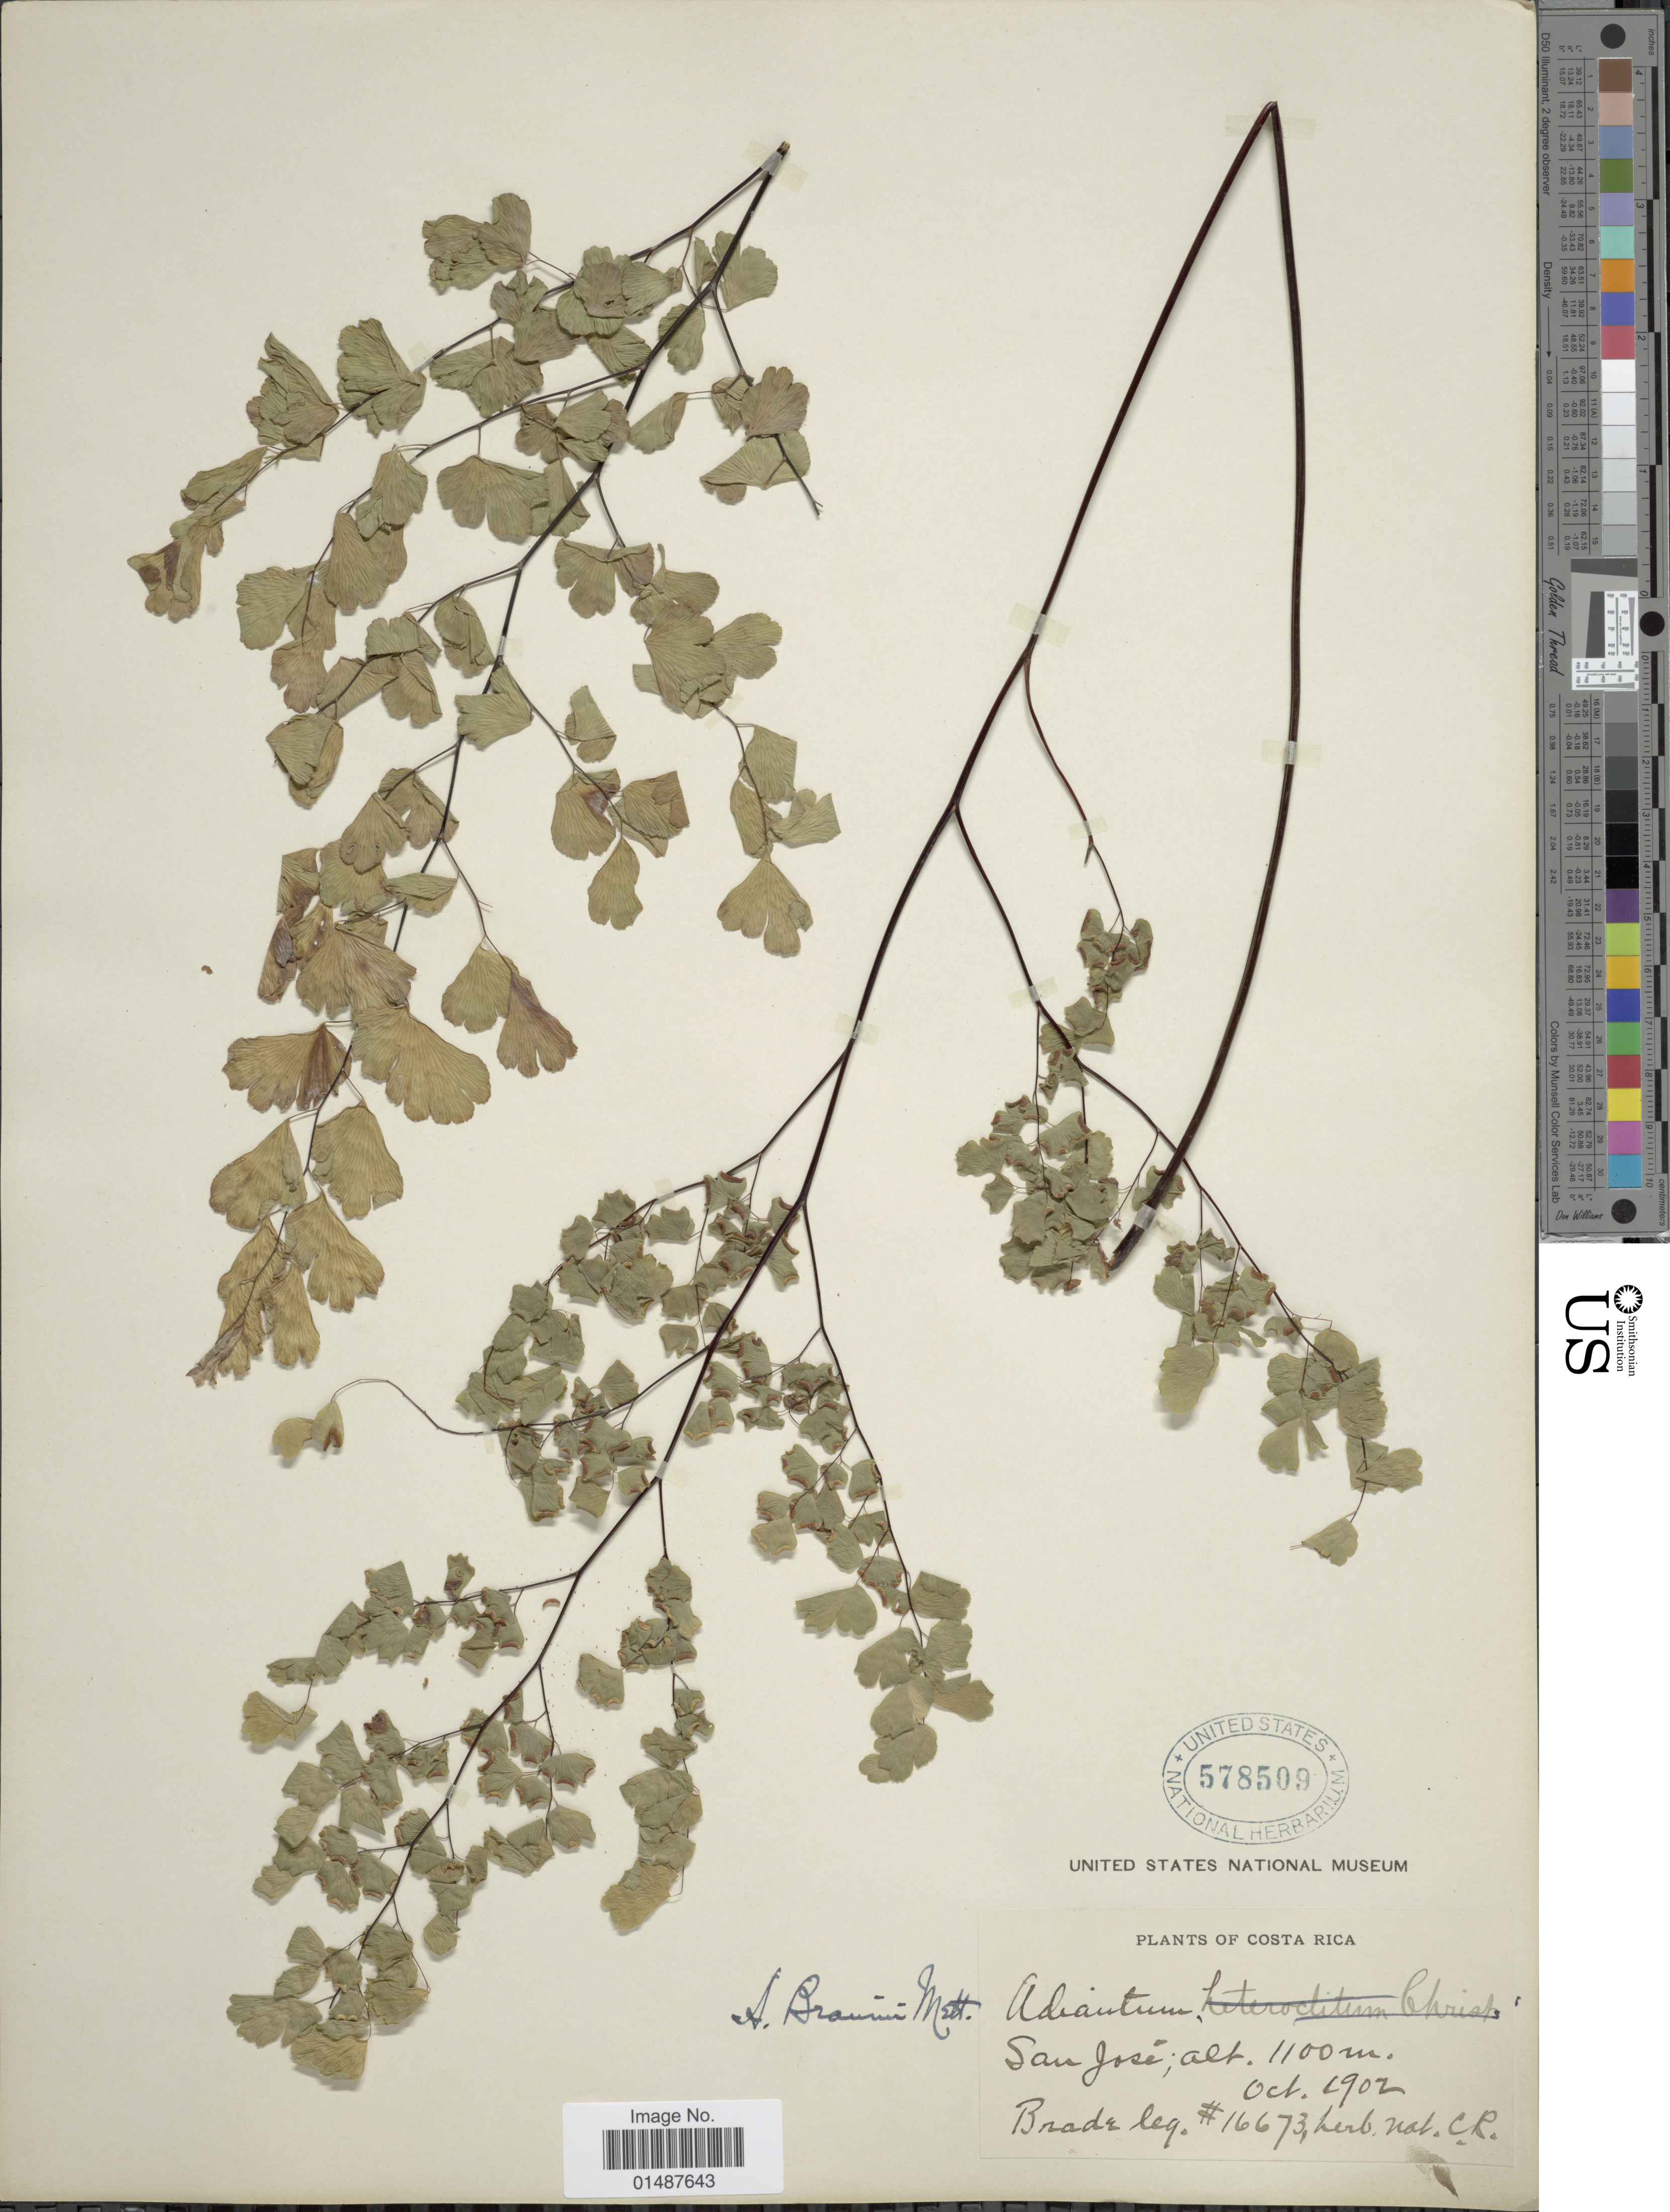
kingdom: Plantae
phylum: Tracheophyta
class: Polypodiopsida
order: Polypodiales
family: Pteridaceae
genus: Adiantum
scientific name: Adiantum braunii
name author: Mett. ex Kuhn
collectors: -- Brade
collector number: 16673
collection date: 1902-10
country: Costa Rica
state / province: San José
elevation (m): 1100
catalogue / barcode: US 578509